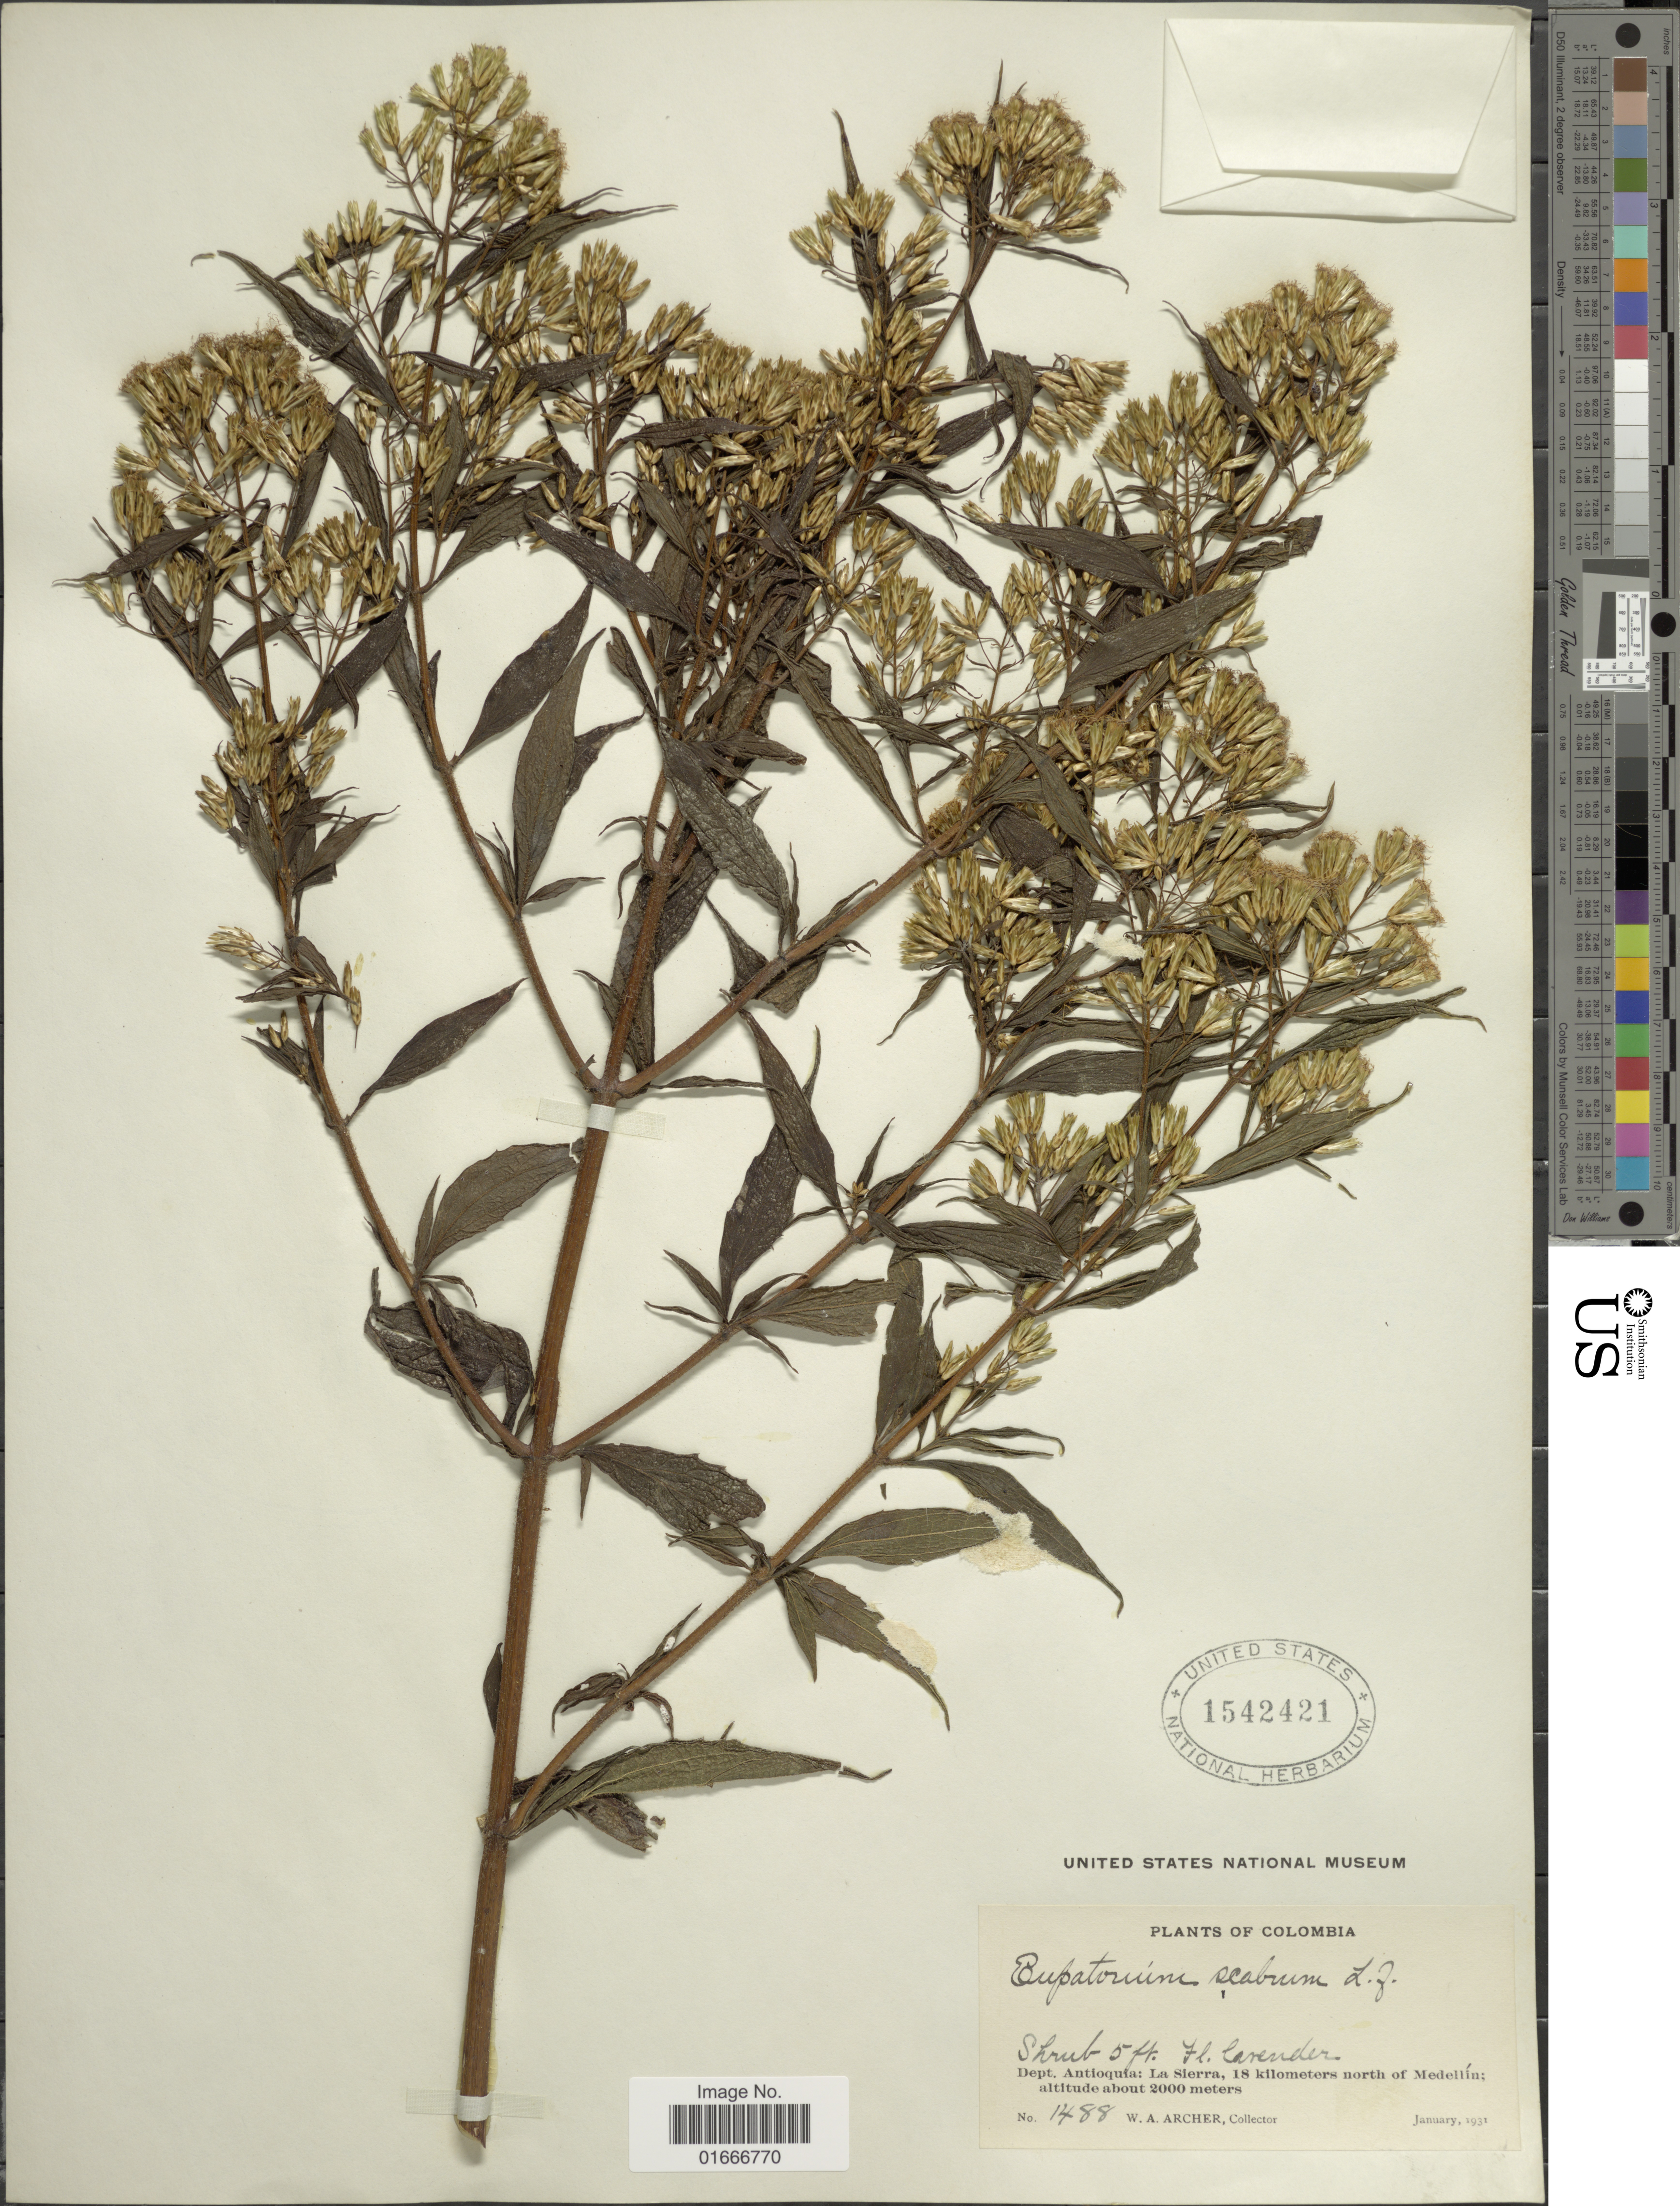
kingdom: Plantae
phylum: Tracheophyta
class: Magnoliopsida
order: Asterales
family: Asteraceae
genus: Chromolaena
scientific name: Chromolaena scabra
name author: (L. f.) R.M. King & H. Rob.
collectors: W. A. Archer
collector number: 1488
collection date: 1931-01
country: Colombia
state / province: Antioquia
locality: La Sierra, 18 kilometers north of Medellin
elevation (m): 2000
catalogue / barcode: US 1542421